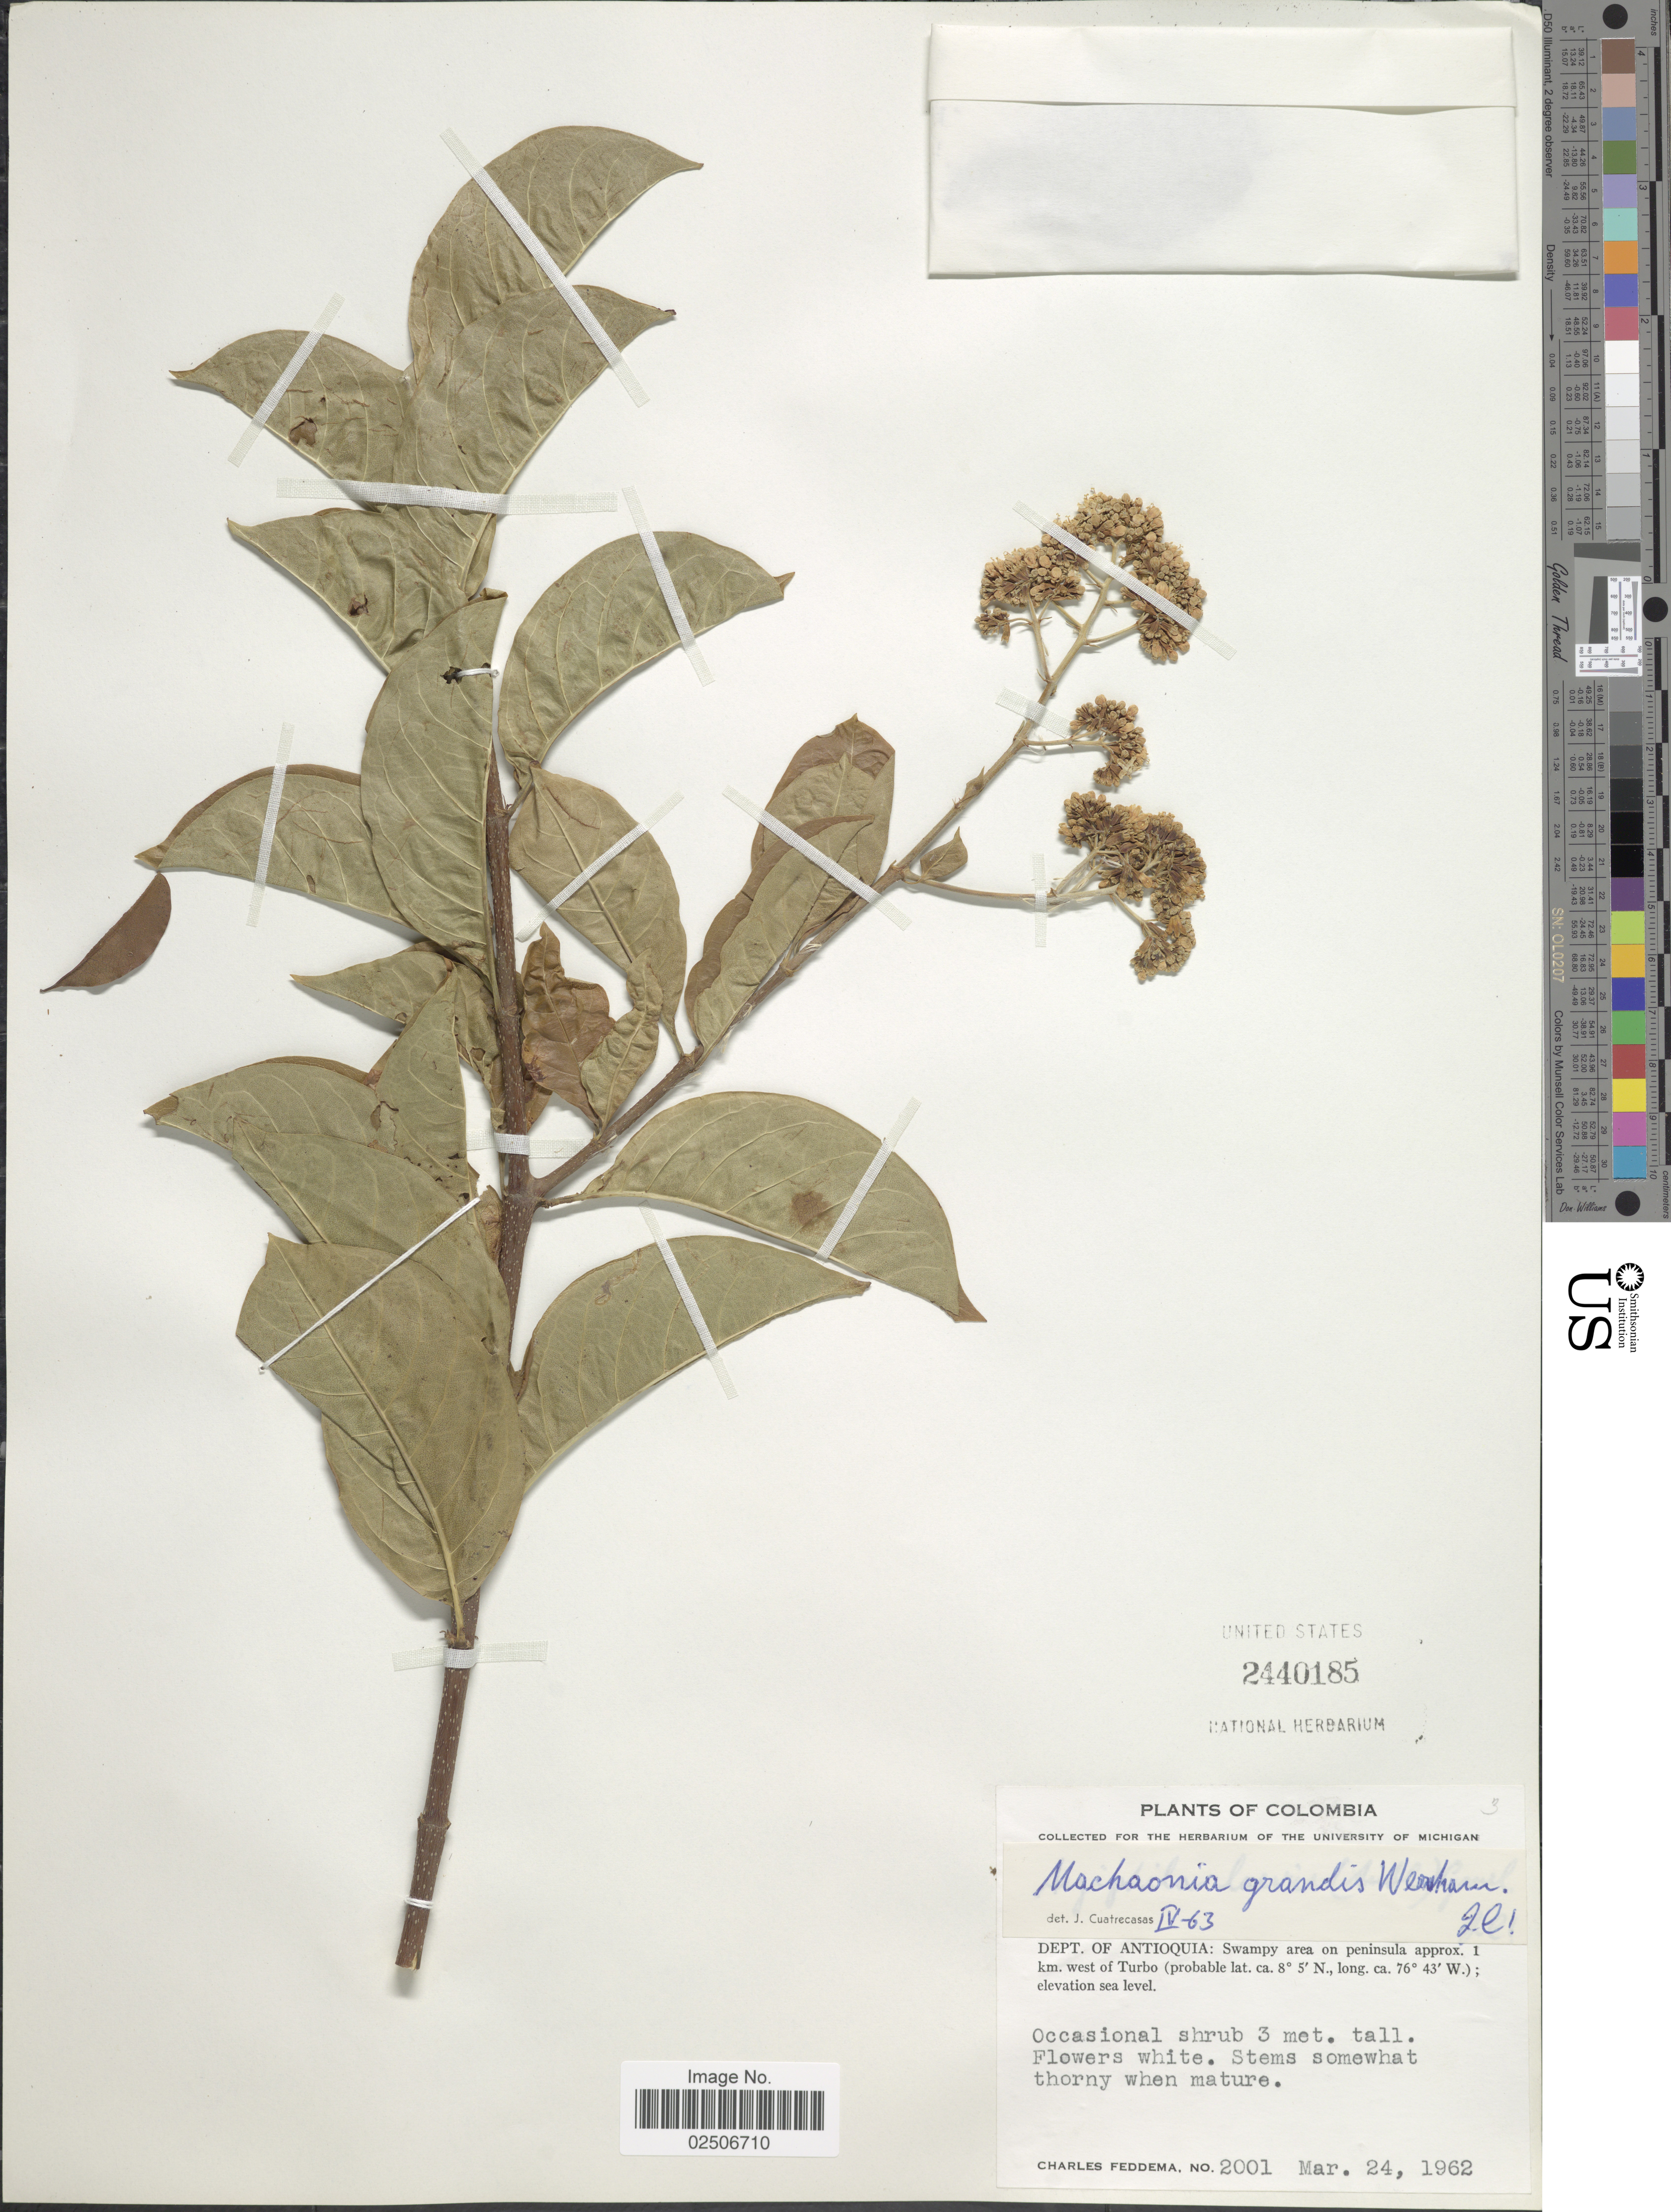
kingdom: Plantae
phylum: Tracheophyta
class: Magnoliopsida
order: Gentianales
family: Rubiaceae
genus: Machaonia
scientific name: Machaonia grandis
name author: Wernham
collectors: C. Feddema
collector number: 2001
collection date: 1962-03-24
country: Colombia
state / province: Antioquia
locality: Swampy area on peninsula approx. 1 km. west of Turbo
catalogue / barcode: US 2440185